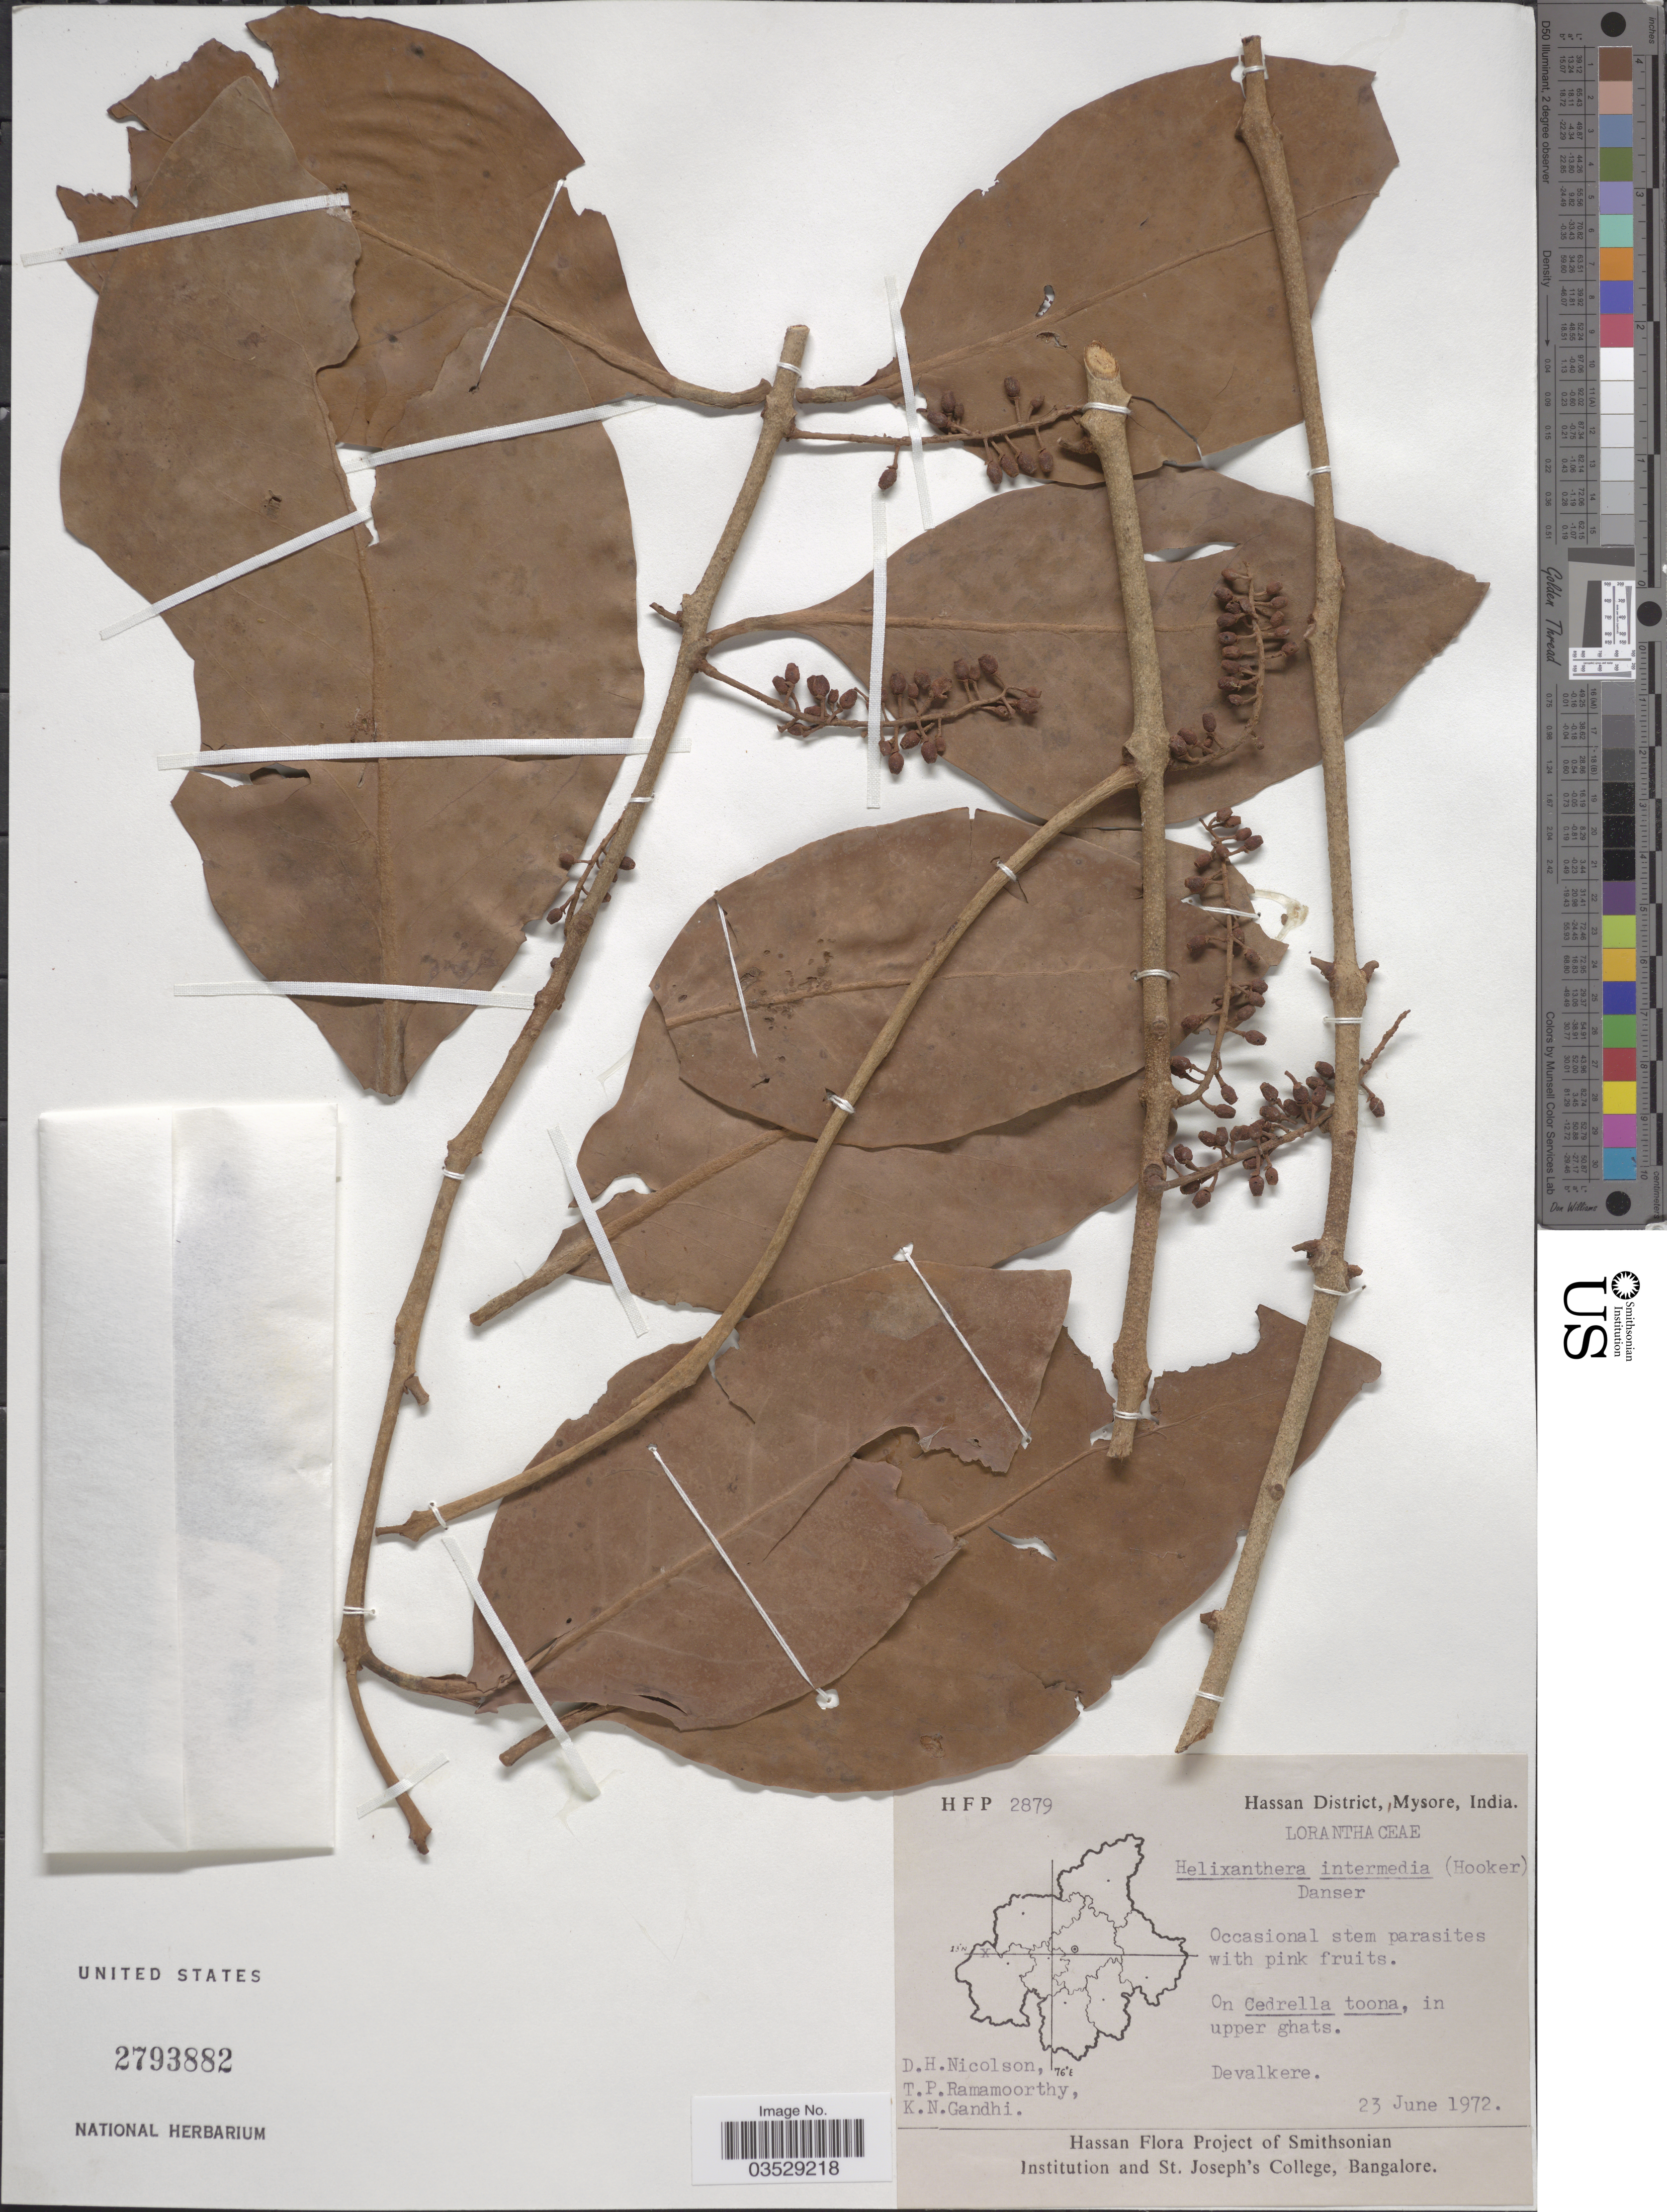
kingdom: Plantae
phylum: Tracheophyta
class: Magnoliopsida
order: Santalales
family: Loranthaceae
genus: Helixanthera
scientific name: Helixanthera intermedia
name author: Danser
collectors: D. H. Nicolson, T. P. Ramamoorthy & K. N. Gandhi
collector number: HFP 2879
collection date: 1972-06-23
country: India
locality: Hassan District, Mysore. Devalkere.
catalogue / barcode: US 2793882